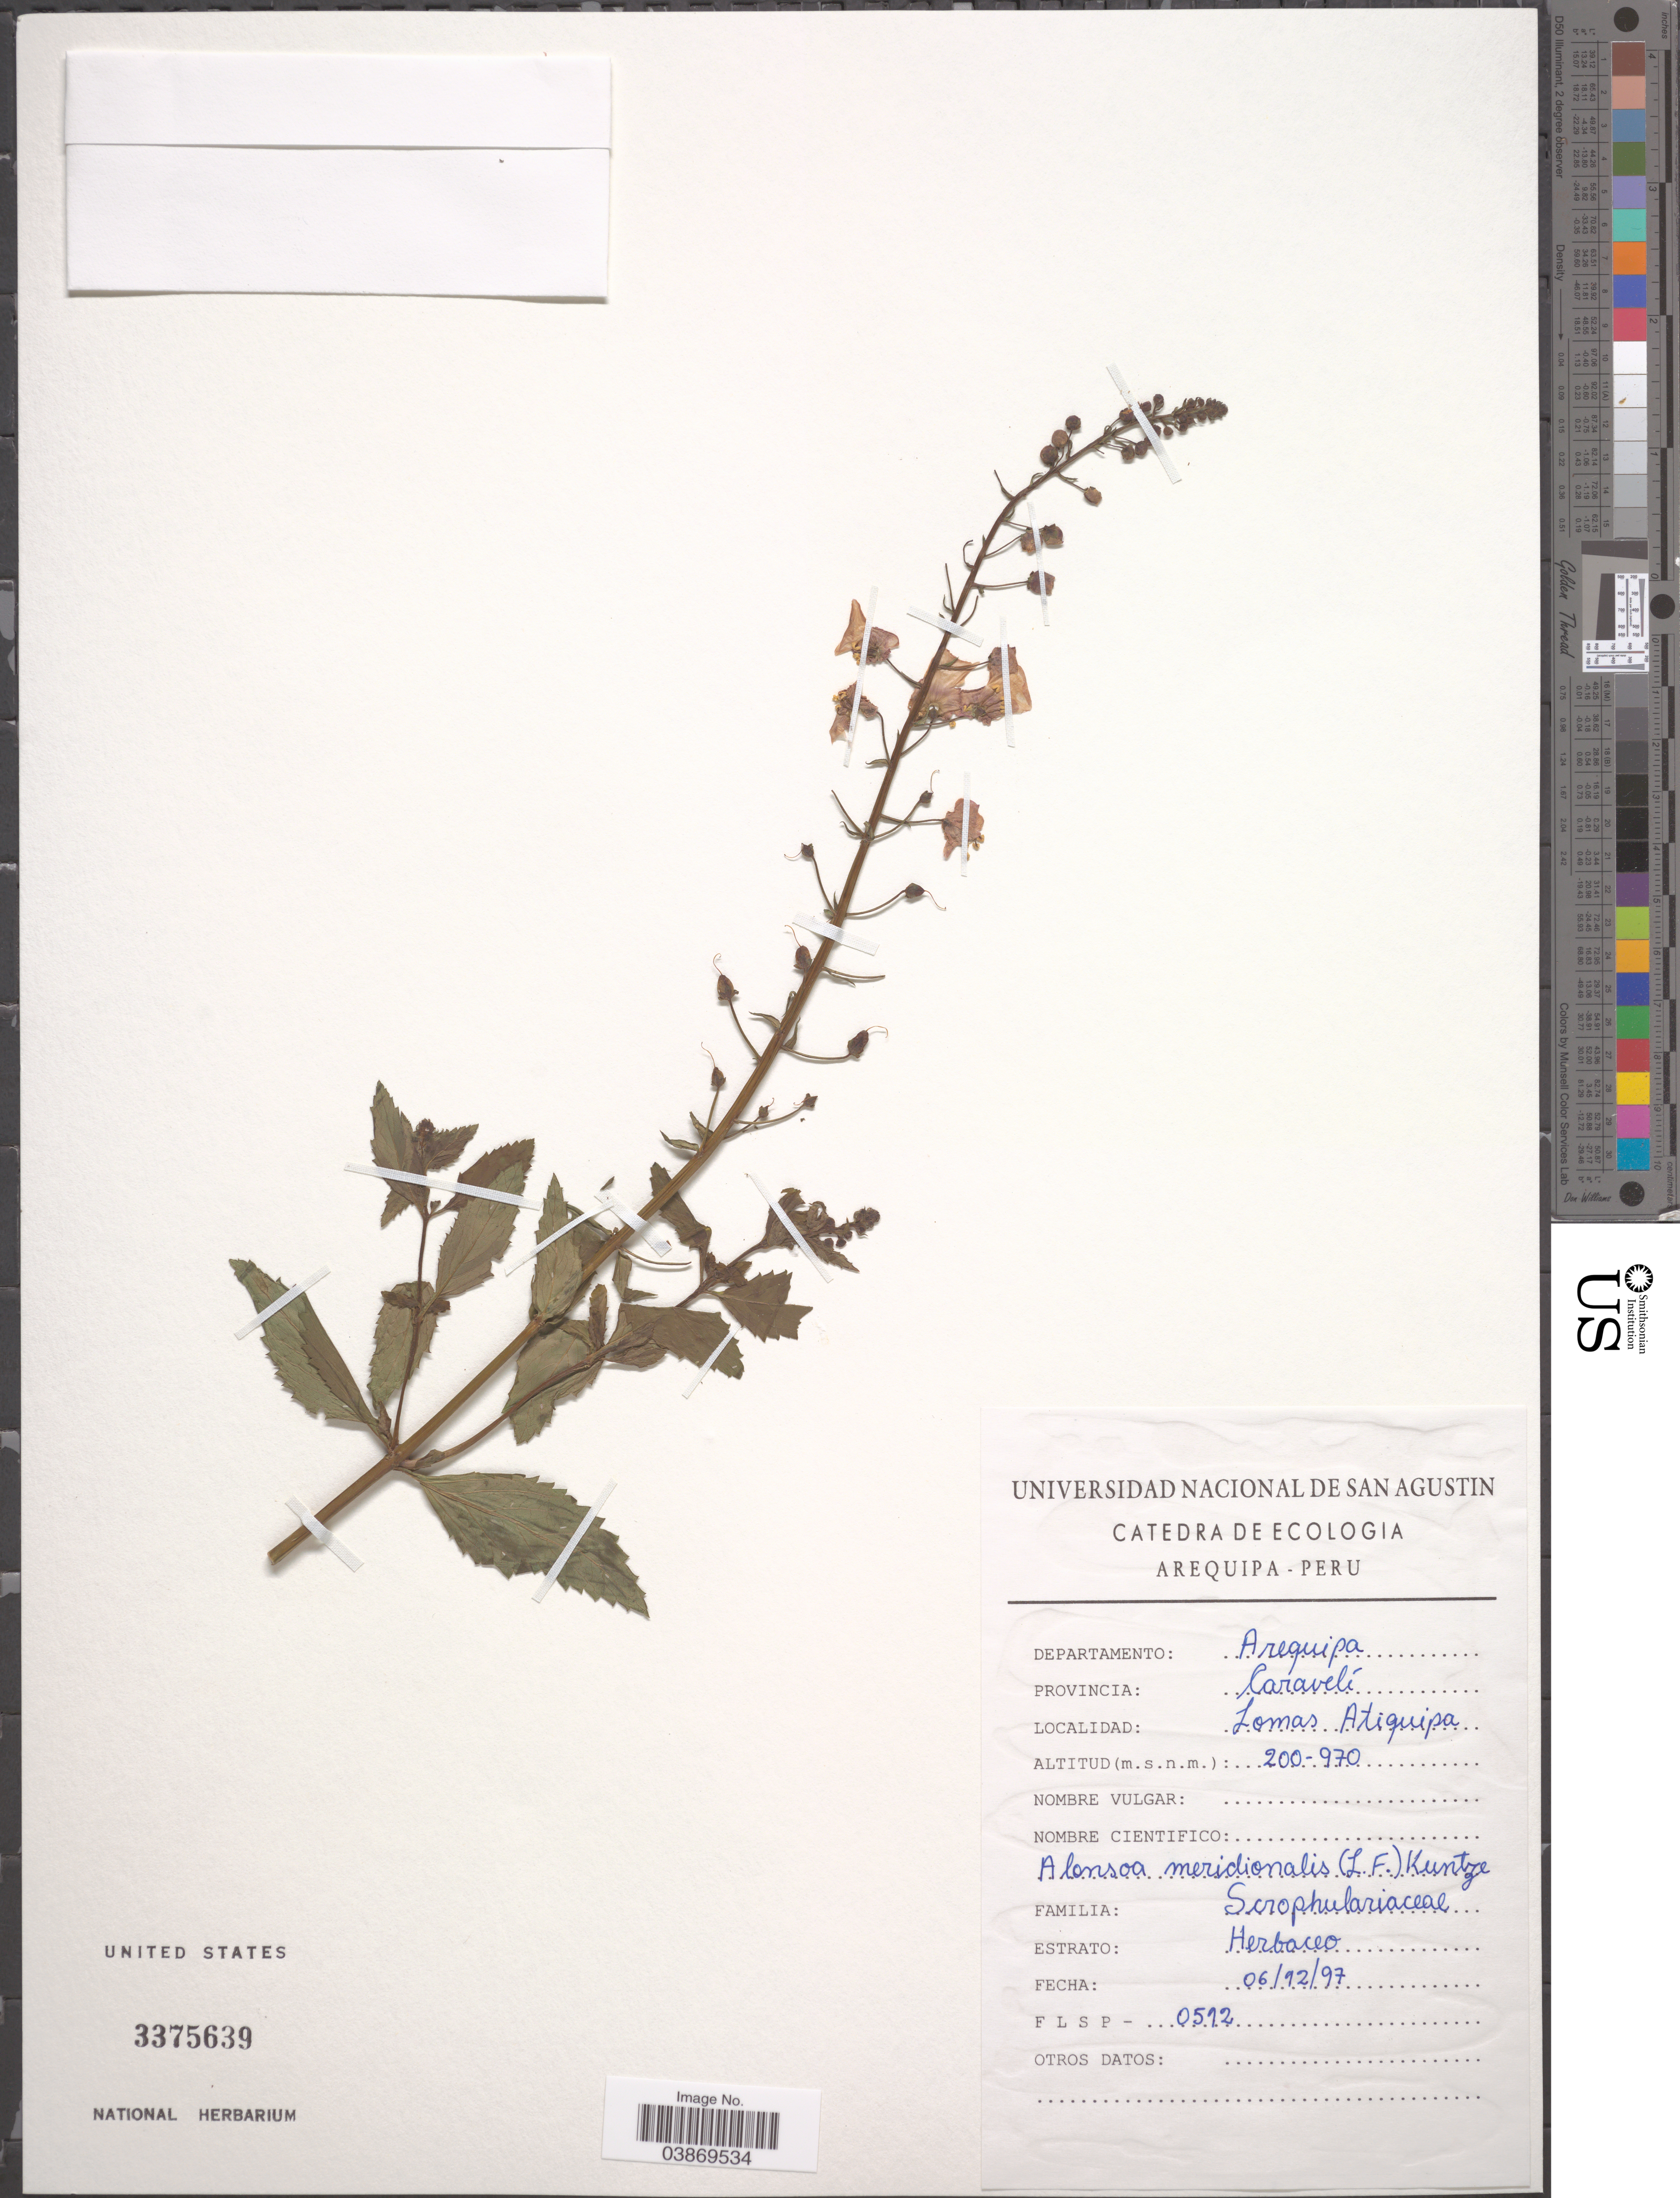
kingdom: Plantae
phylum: Tracheophyta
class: Magnoliopsida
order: Lamiales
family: Scrophulariaceae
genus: Alonsoa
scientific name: Alonsoa meridionalis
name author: (L. f.) Kuntze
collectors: F. L. S. P.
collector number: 0512*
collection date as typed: Transcribed d/m/y: 6/12/97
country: Peru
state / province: Arequipa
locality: Departamento: Arequipa. Provincia: Caravelí. Lomas Atiquipa.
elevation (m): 200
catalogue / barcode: US 3375639